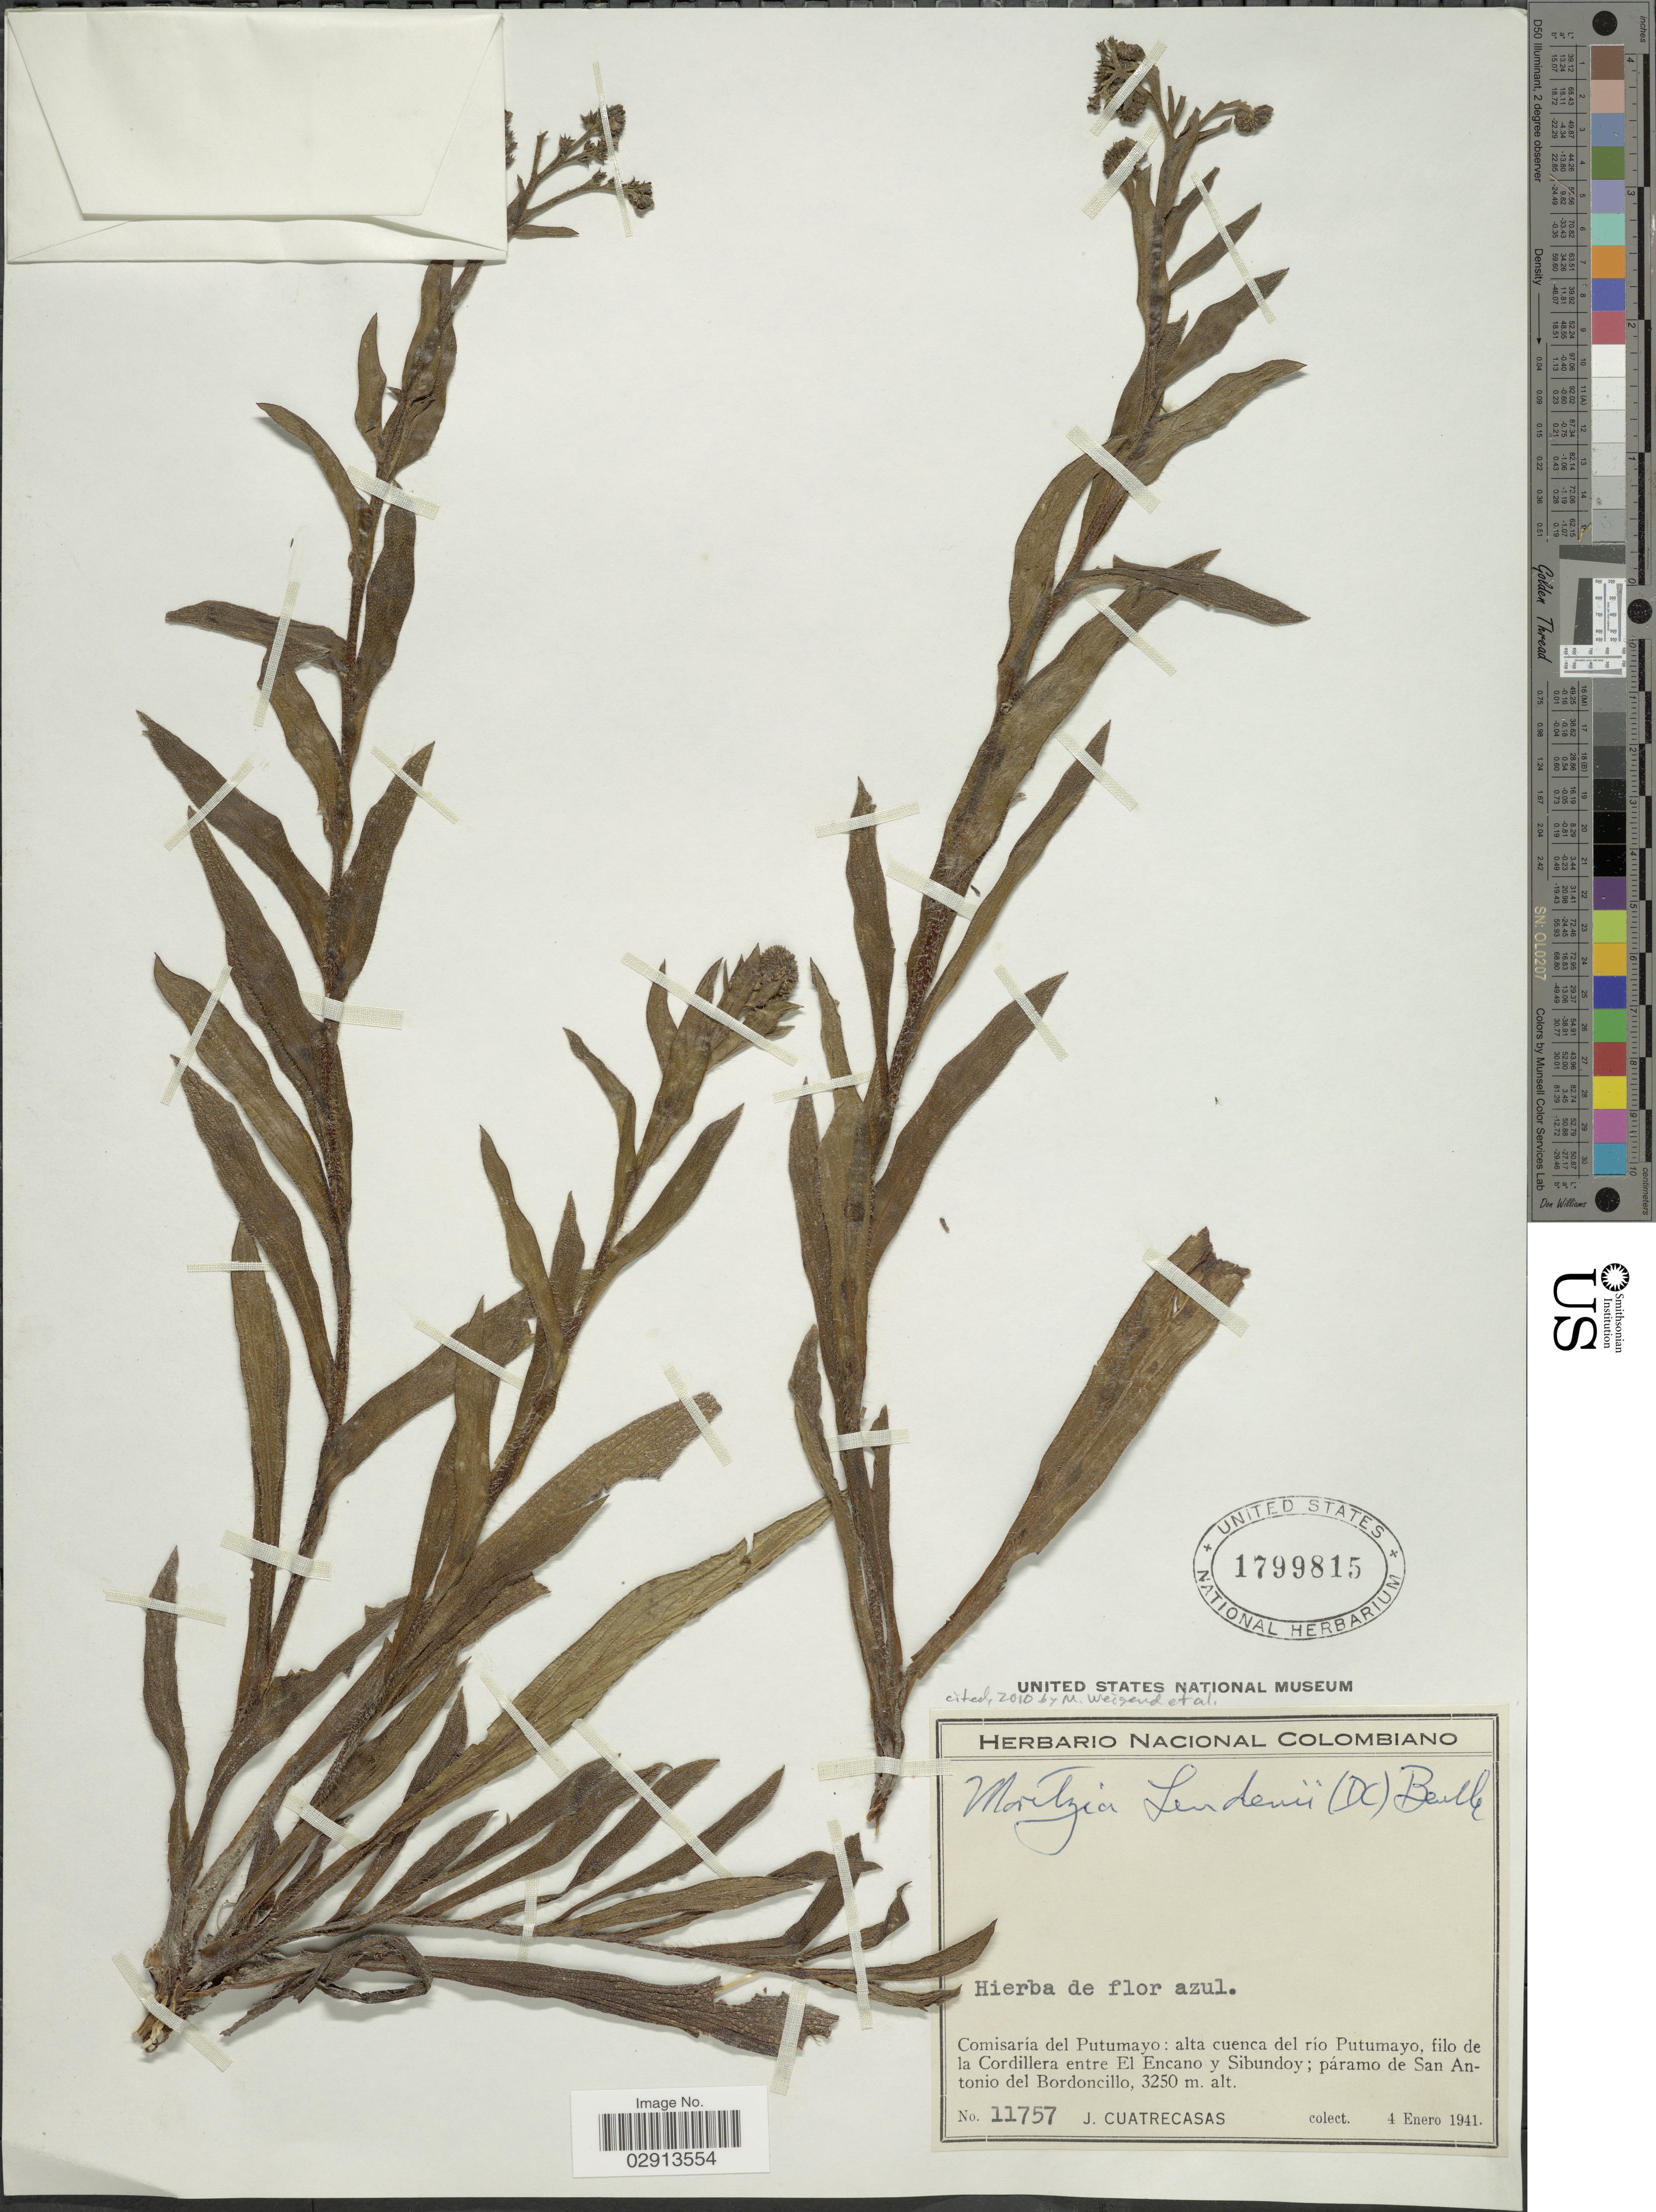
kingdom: Plantae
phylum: Tracheophyta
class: Magnoliopsida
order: Boraginales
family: Boraginaceae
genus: Moritzia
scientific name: Moritzia lindenii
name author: (DC.) Benth.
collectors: J. Cuatrecasas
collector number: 11757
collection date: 1941-01-04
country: Colombia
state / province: Putumayo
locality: Comisaría del Putumayo: alta cuenca del río Putumayo, filo de la Cordillera entre El Encano y Sibundoy; páramo de San Antonio del Bordoncillo.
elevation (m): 3250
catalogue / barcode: US 1799815